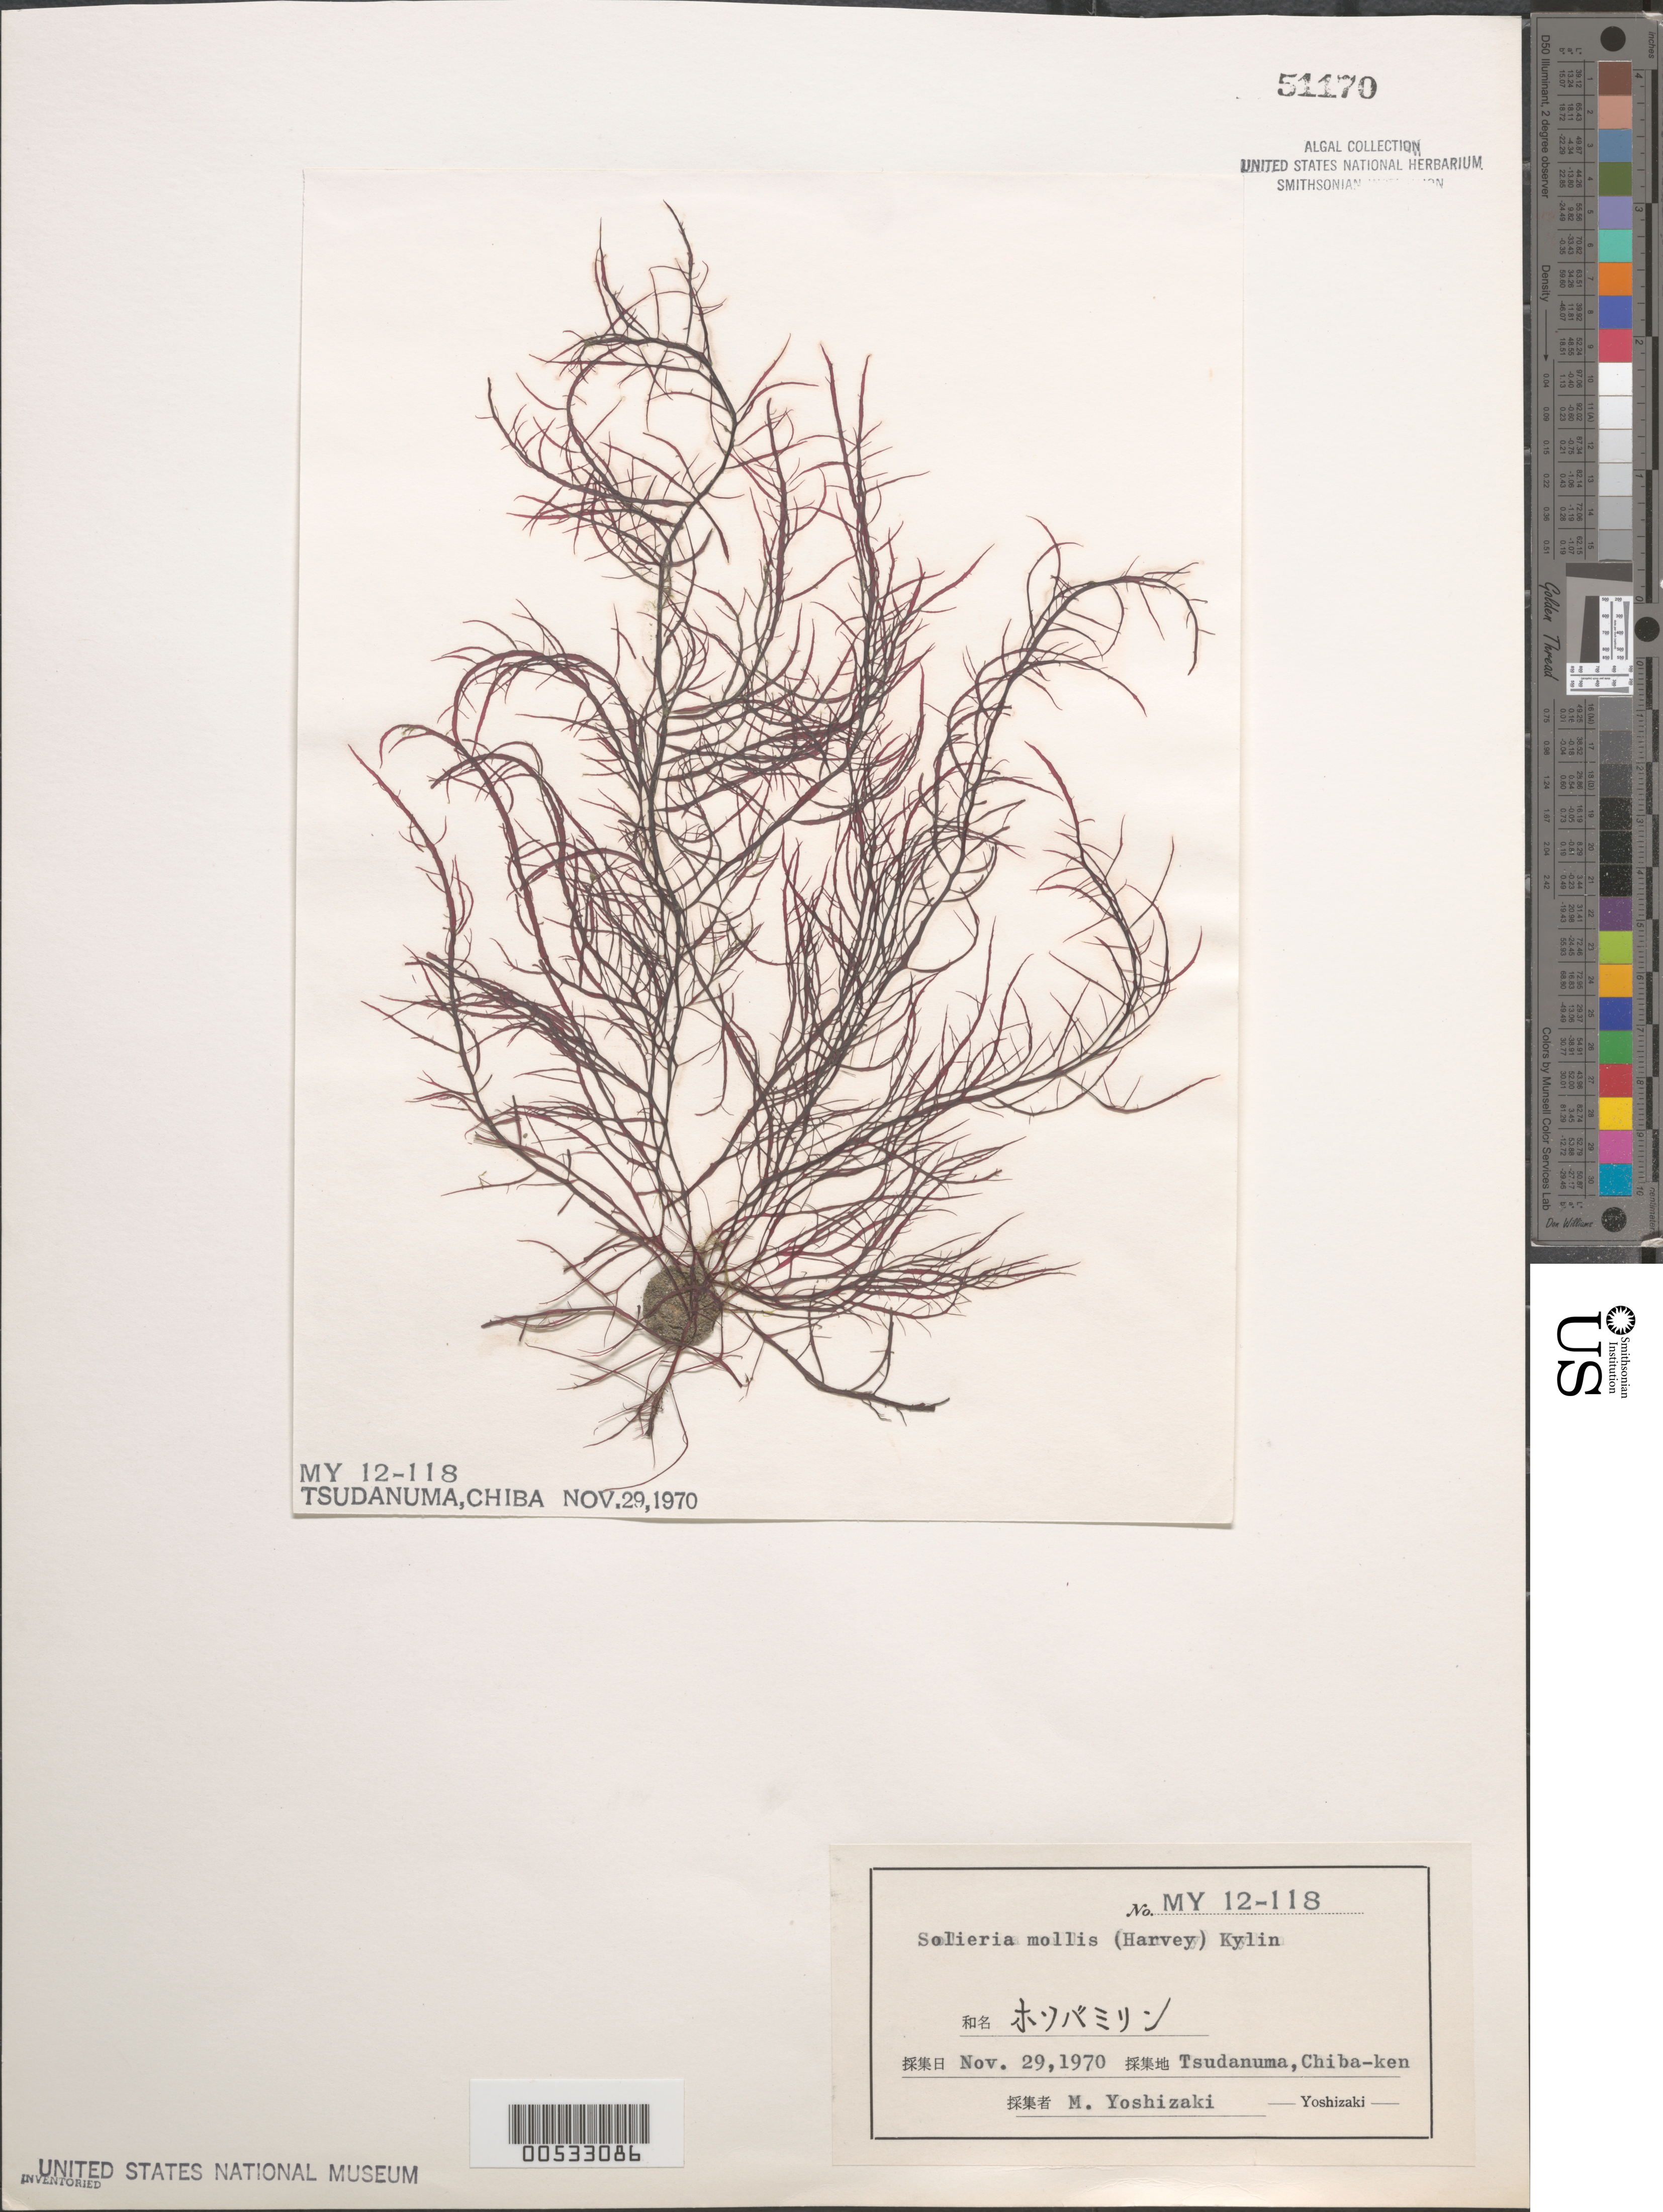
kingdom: Plantae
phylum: Rhodophyta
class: Florideophyceae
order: Gigartinales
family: Solieriaceae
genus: Solieria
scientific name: Solieria mollis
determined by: Yoshizaki, M.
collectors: M. Yoshizaki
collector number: My 12-118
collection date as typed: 29 Nov 1970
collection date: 1970-11-29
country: Japan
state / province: Tiba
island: Honshu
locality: Tsudanuma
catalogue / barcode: US 51170